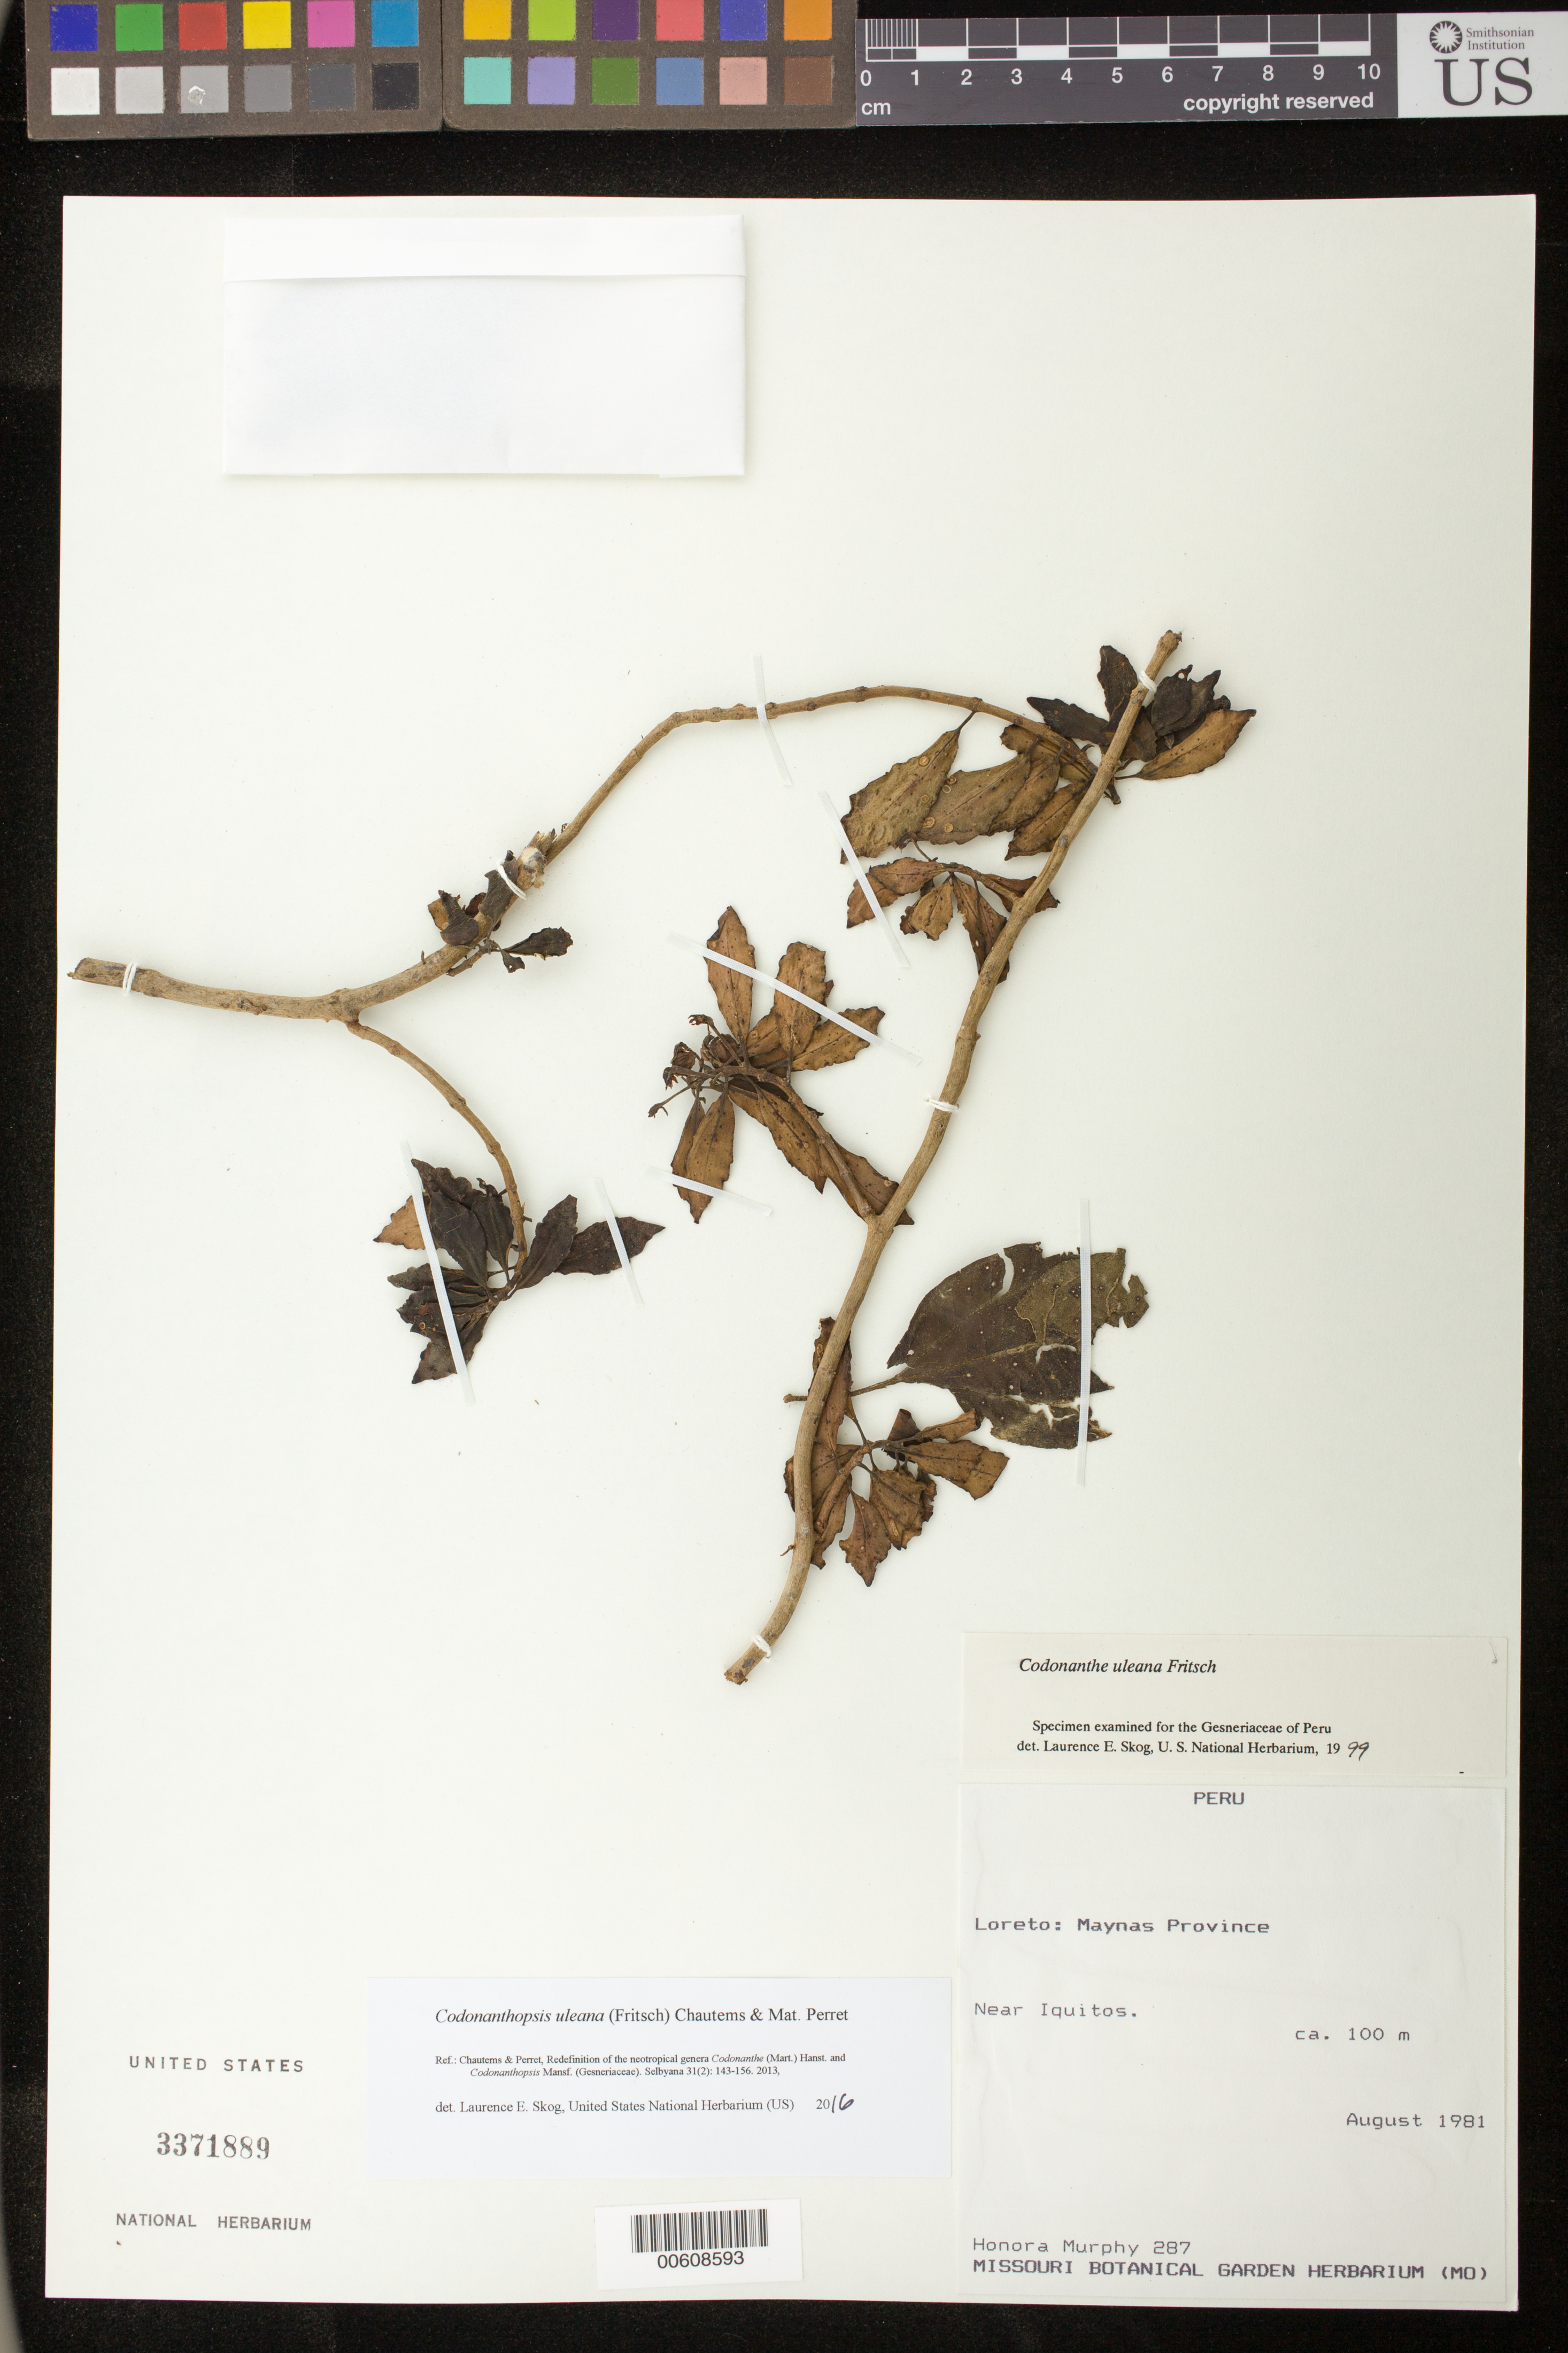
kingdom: Plantae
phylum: Tracheophyta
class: Magnoliopsida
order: Lamiales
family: Gesneriaceae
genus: Codonanthopsis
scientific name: Codonanthopsis uleana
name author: (Fritsch) Chautems & Mat.Perret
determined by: Skog, Laurence E.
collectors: H. Murphy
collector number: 287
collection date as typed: Aug 1981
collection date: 1981-08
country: Peru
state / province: Loreto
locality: Prov. Maynas; near Iquitos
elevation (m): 100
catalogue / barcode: US 3371889